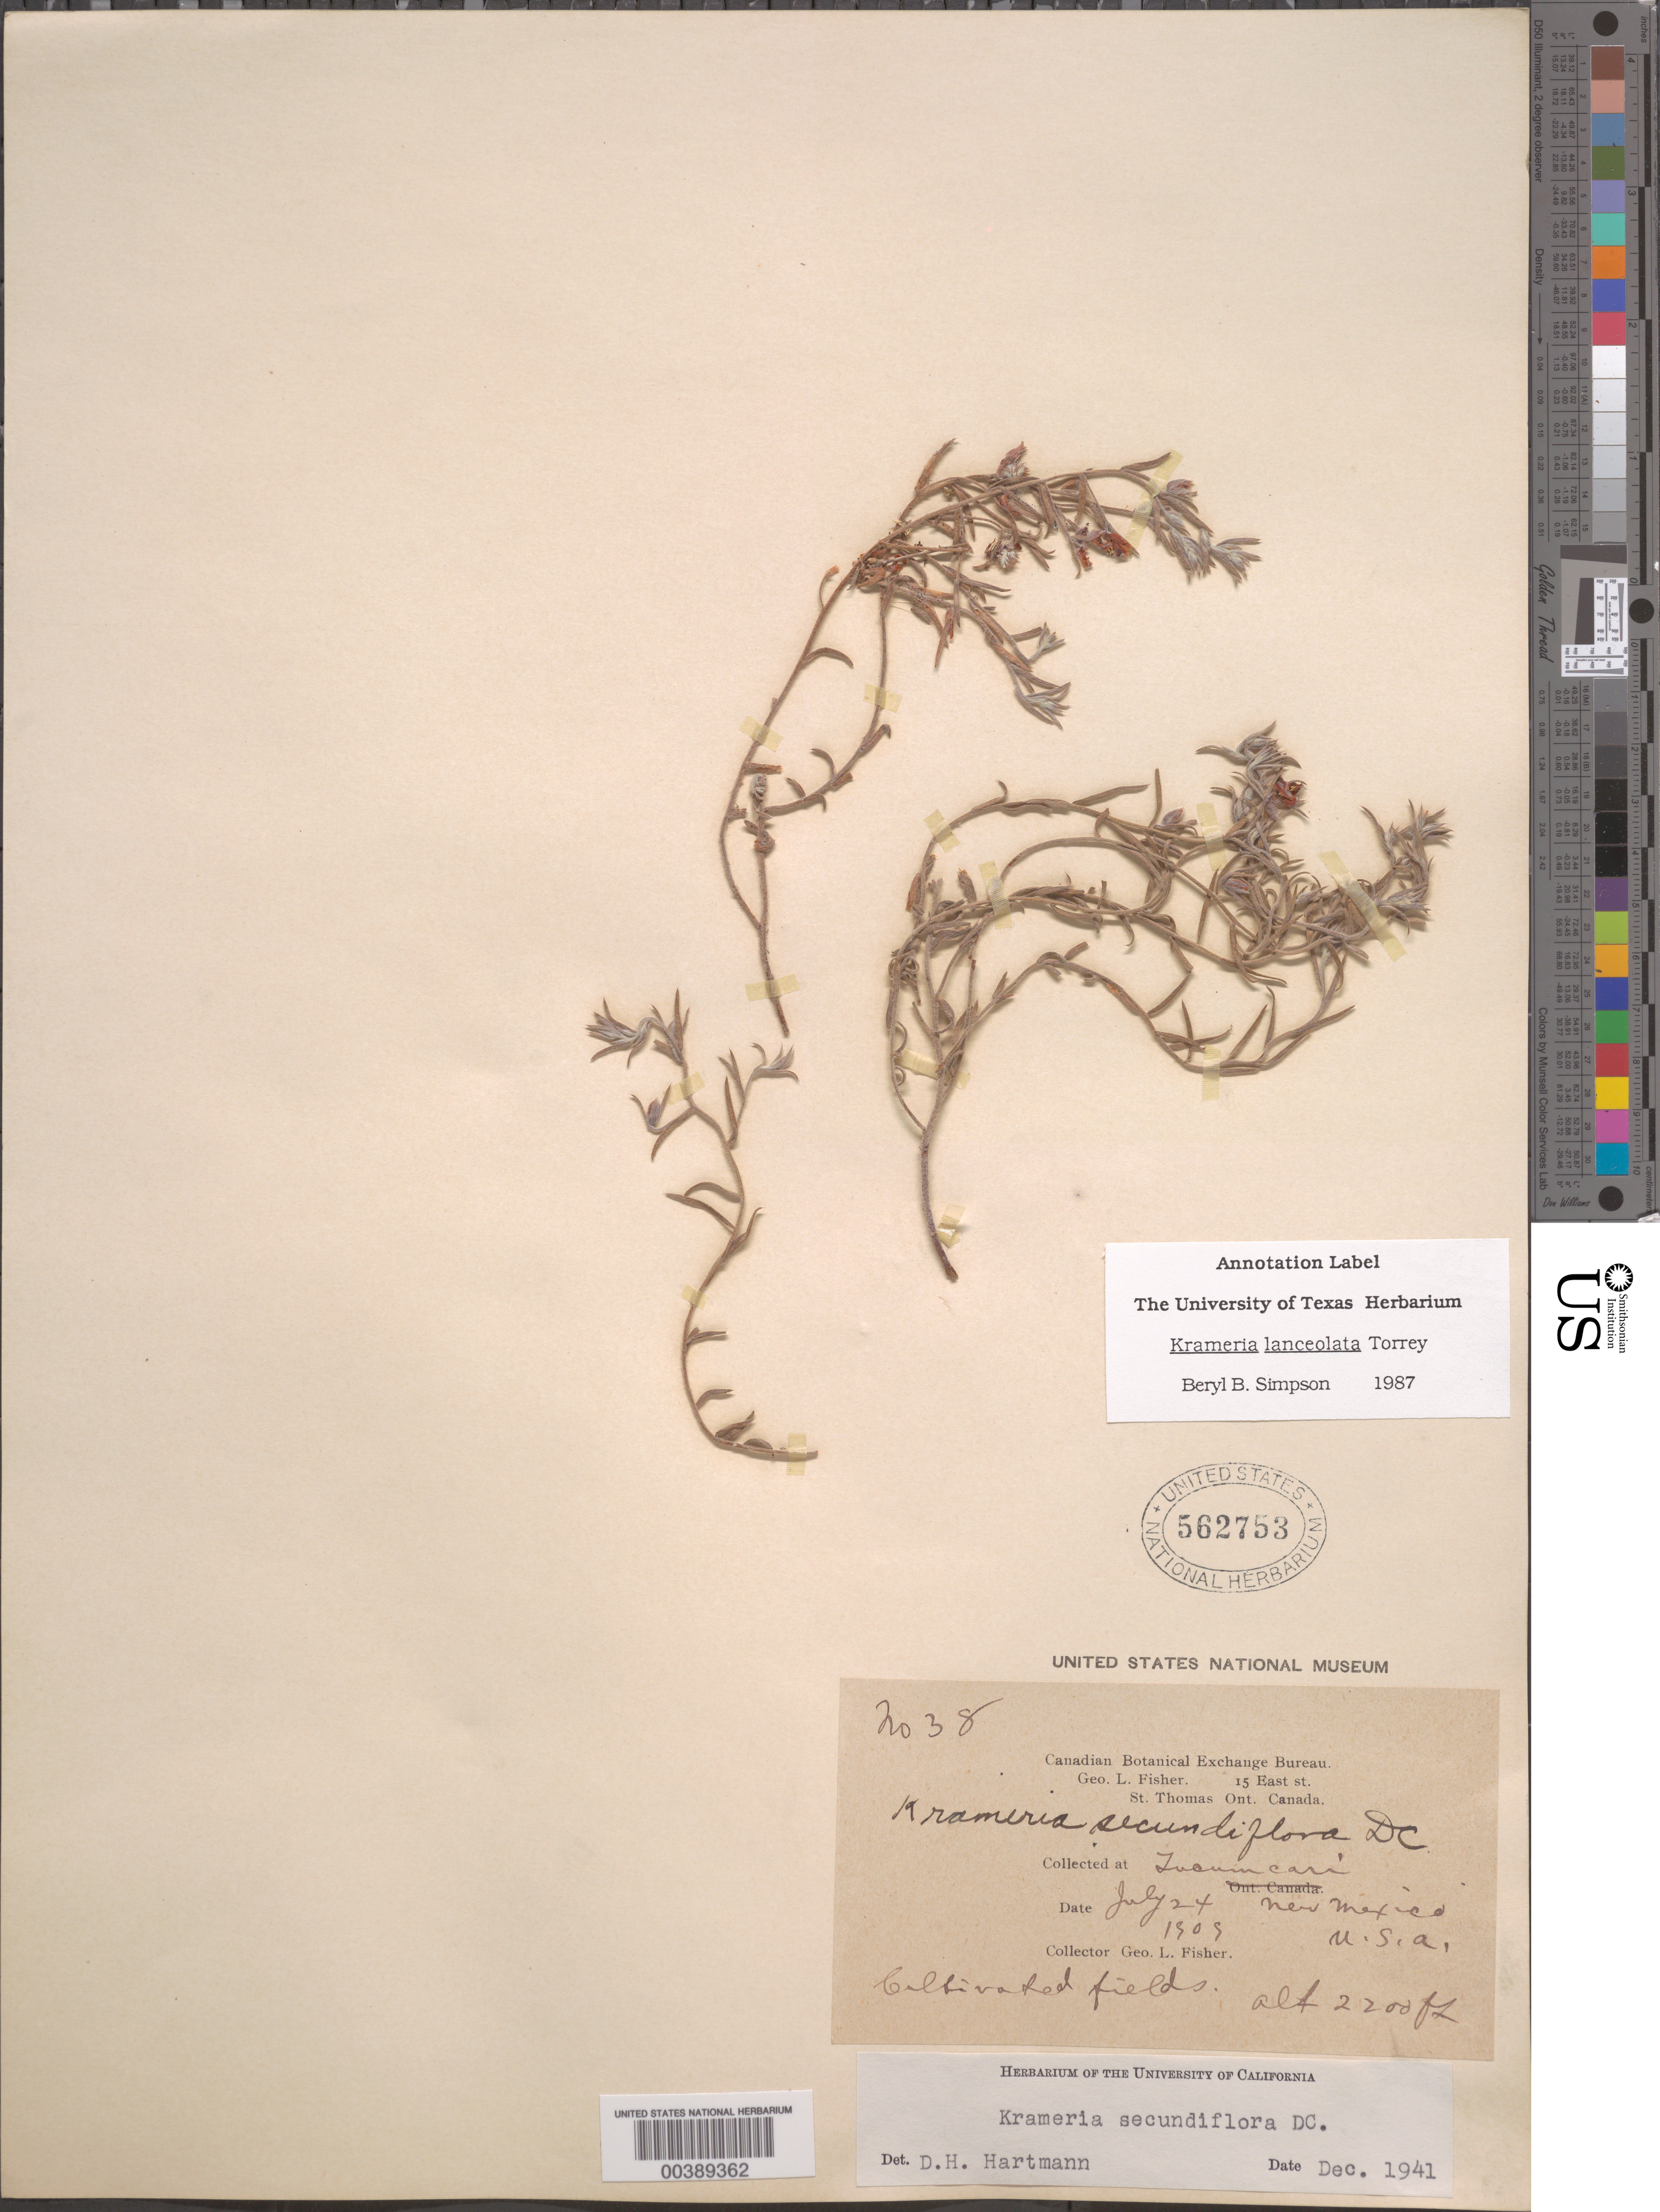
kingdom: Plantae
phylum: Tracheophyta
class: Magnoliopsida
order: Zygophyllales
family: Krameriaceae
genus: Krameria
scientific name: Krameria lanceolata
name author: Torr.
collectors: G. L. Fisher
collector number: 38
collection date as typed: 24 Jul 1909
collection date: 1909-07-24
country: United States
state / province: New Mexico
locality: Tucumcari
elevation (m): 671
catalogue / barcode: US 562753